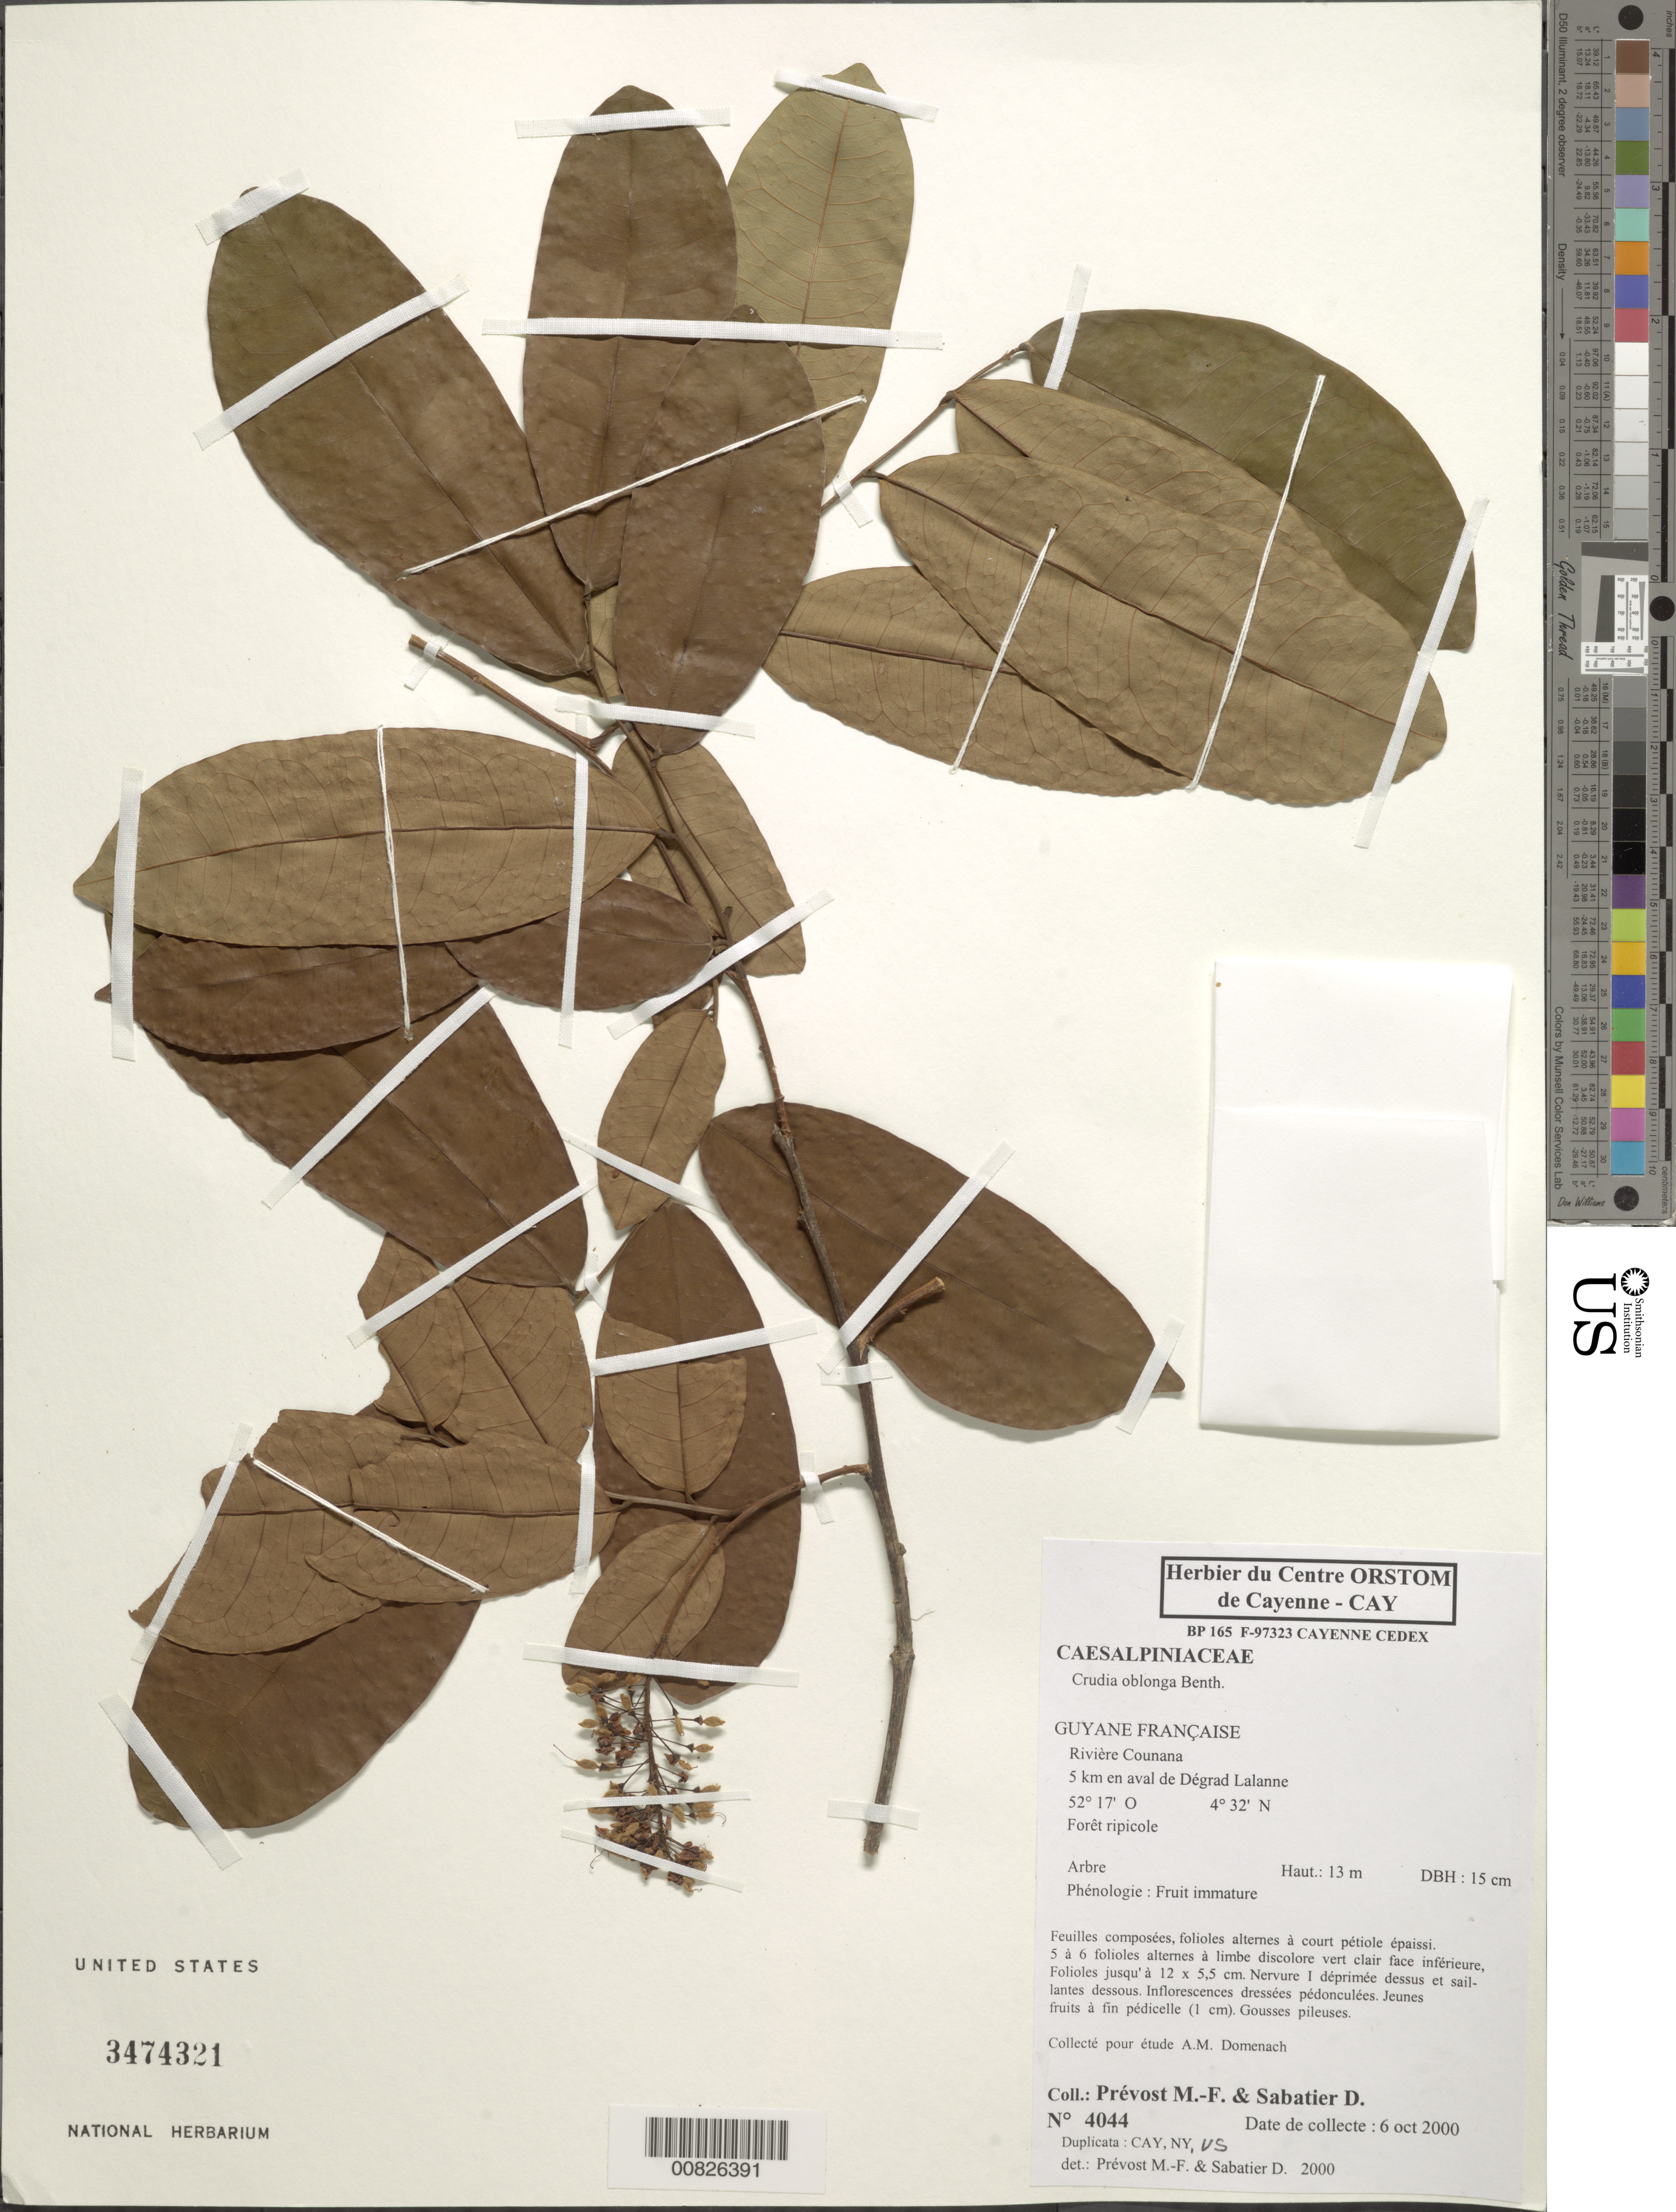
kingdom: Plantae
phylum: Tracheophyta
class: Magnoliopsida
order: Fabales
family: Fabaceae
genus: Crudia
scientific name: Crudia oblonga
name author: Benth.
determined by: Prévost, M.-F.; Sabatier, D.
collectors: M.-F. Prévost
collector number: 4044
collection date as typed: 6-Oct-00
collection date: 2000-10-06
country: French Guiana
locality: Counana R., 5 km from Dégrad Lalanne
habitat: Riparian forest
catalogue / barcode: US 3474321